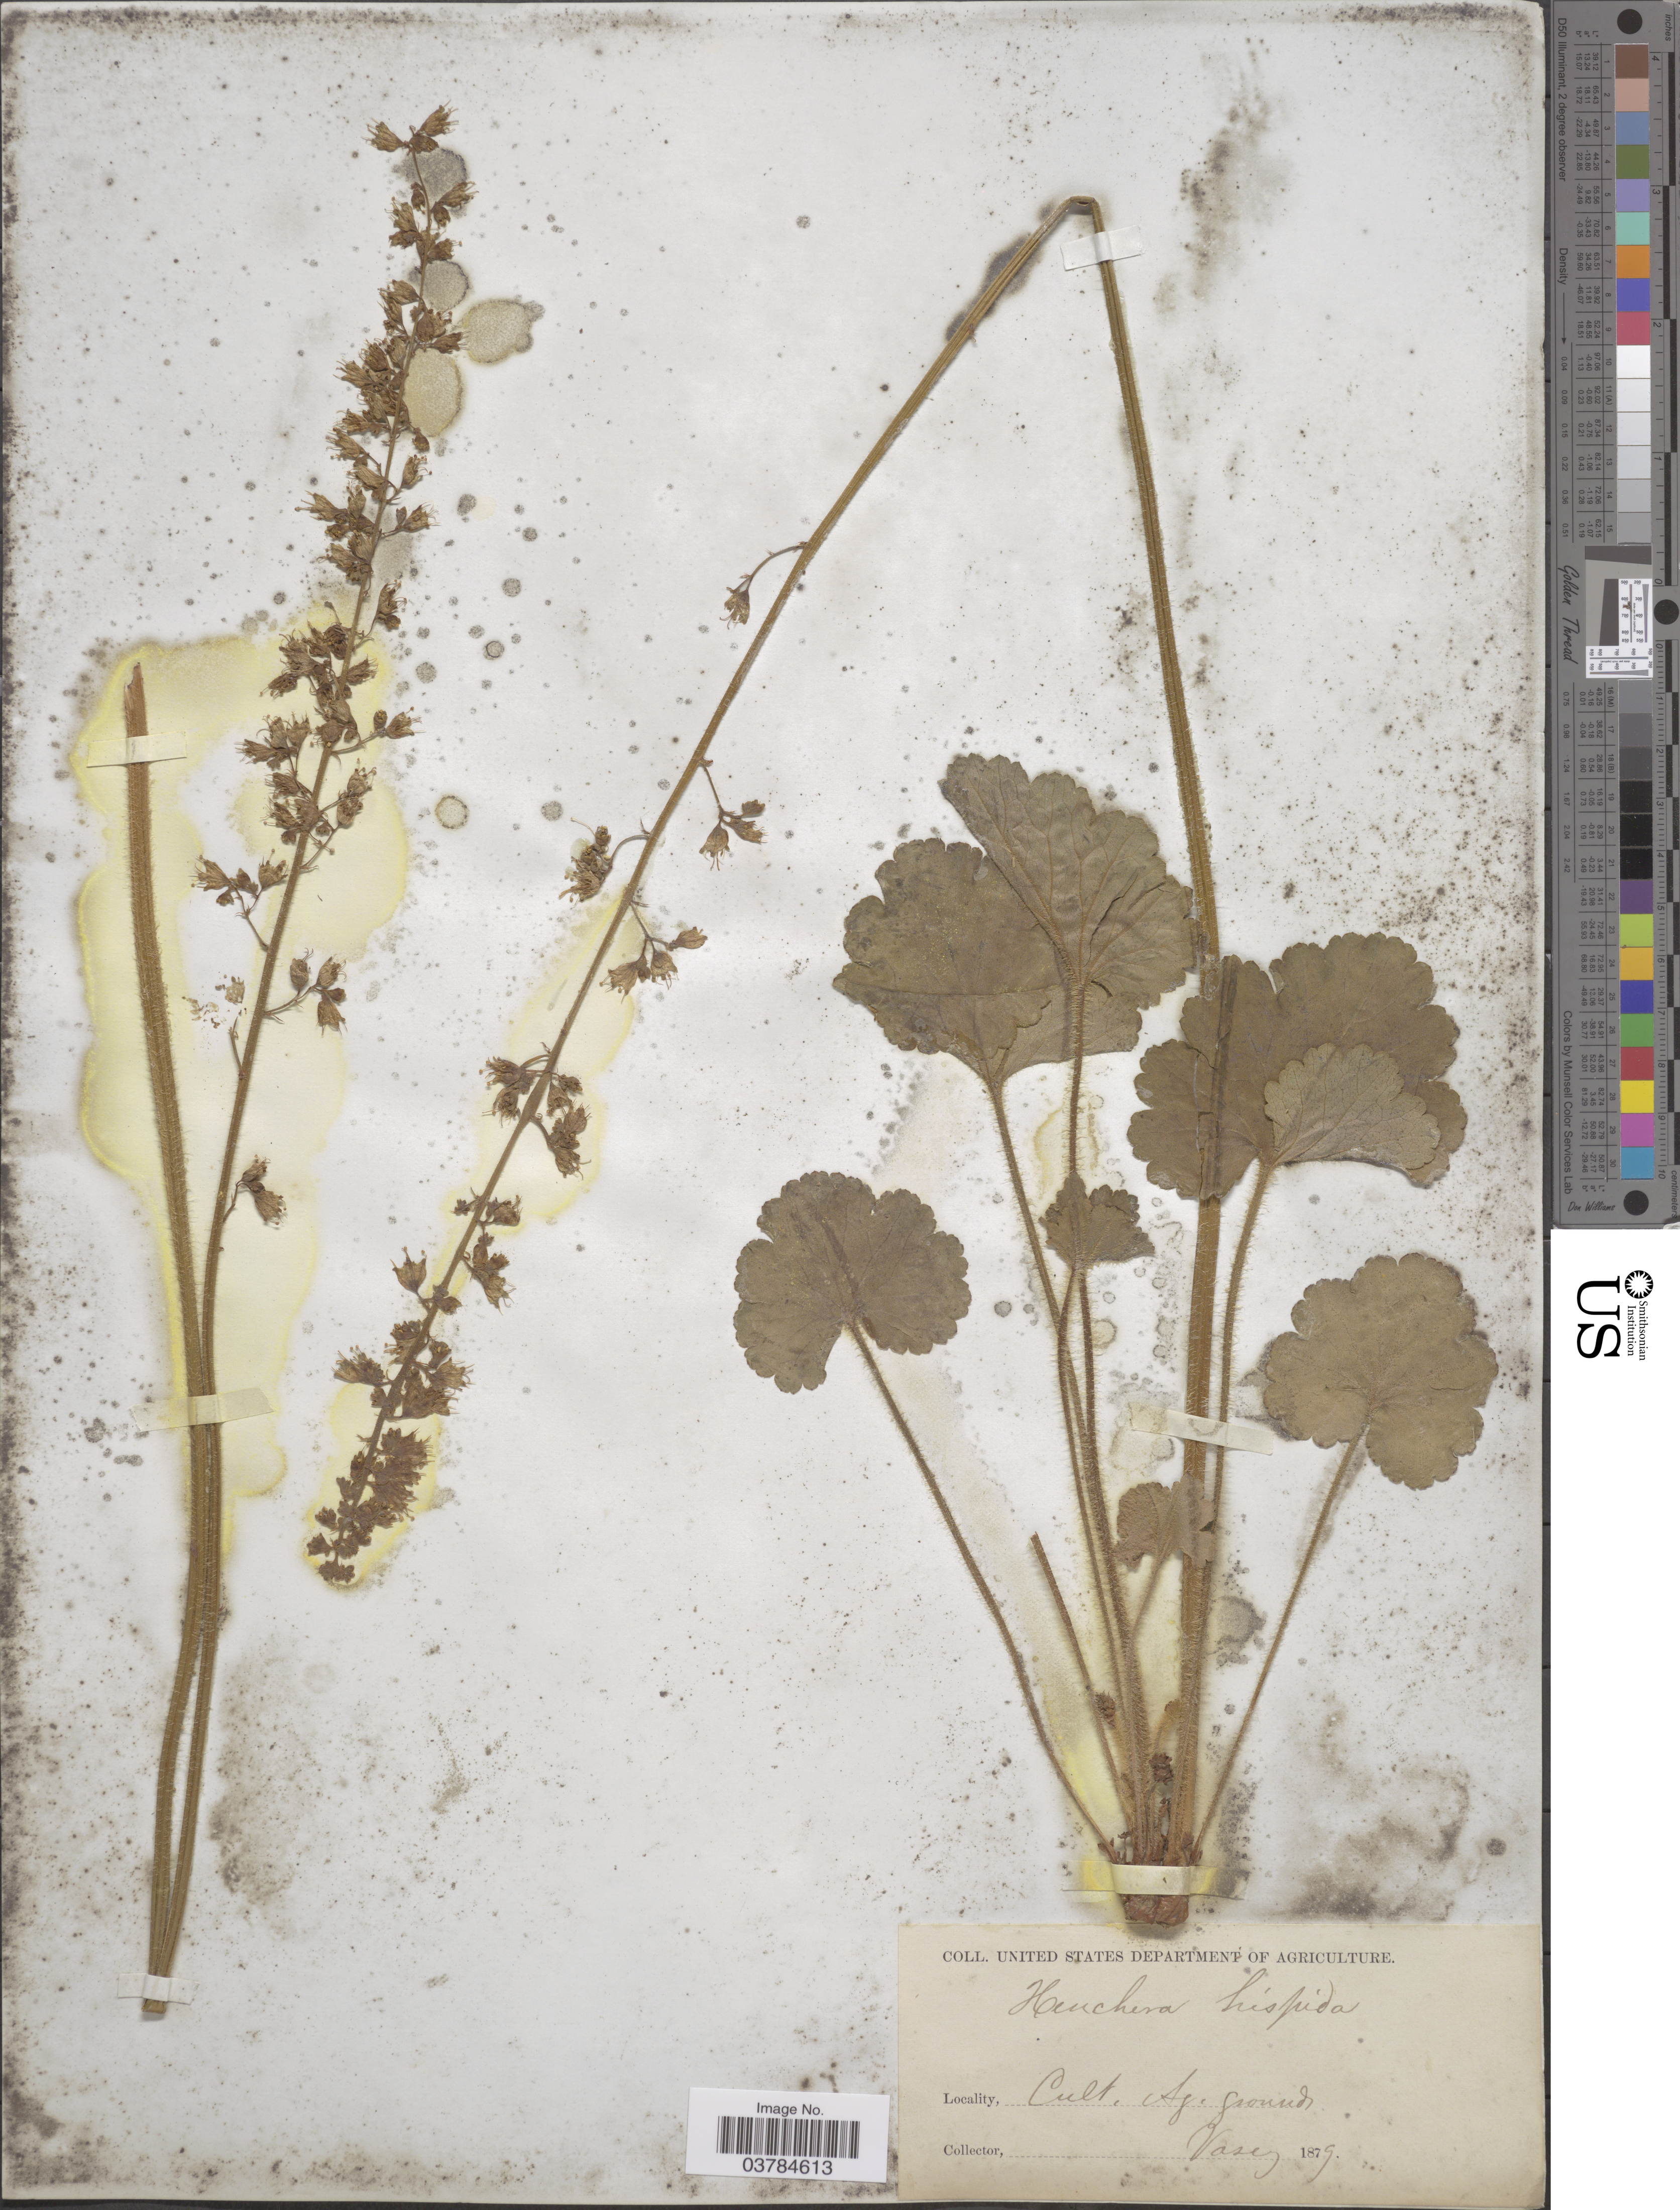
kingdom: Plantae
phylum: Tracheophyta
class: Magnoliopsida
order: Saxifragales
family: Saxifragaceae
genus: Heuchera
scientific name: Heuchera hispida var. hirsuticaulis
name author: Wheelock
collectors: Vasey, --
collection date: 1879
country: United States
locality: Cult. Ag. grounds.